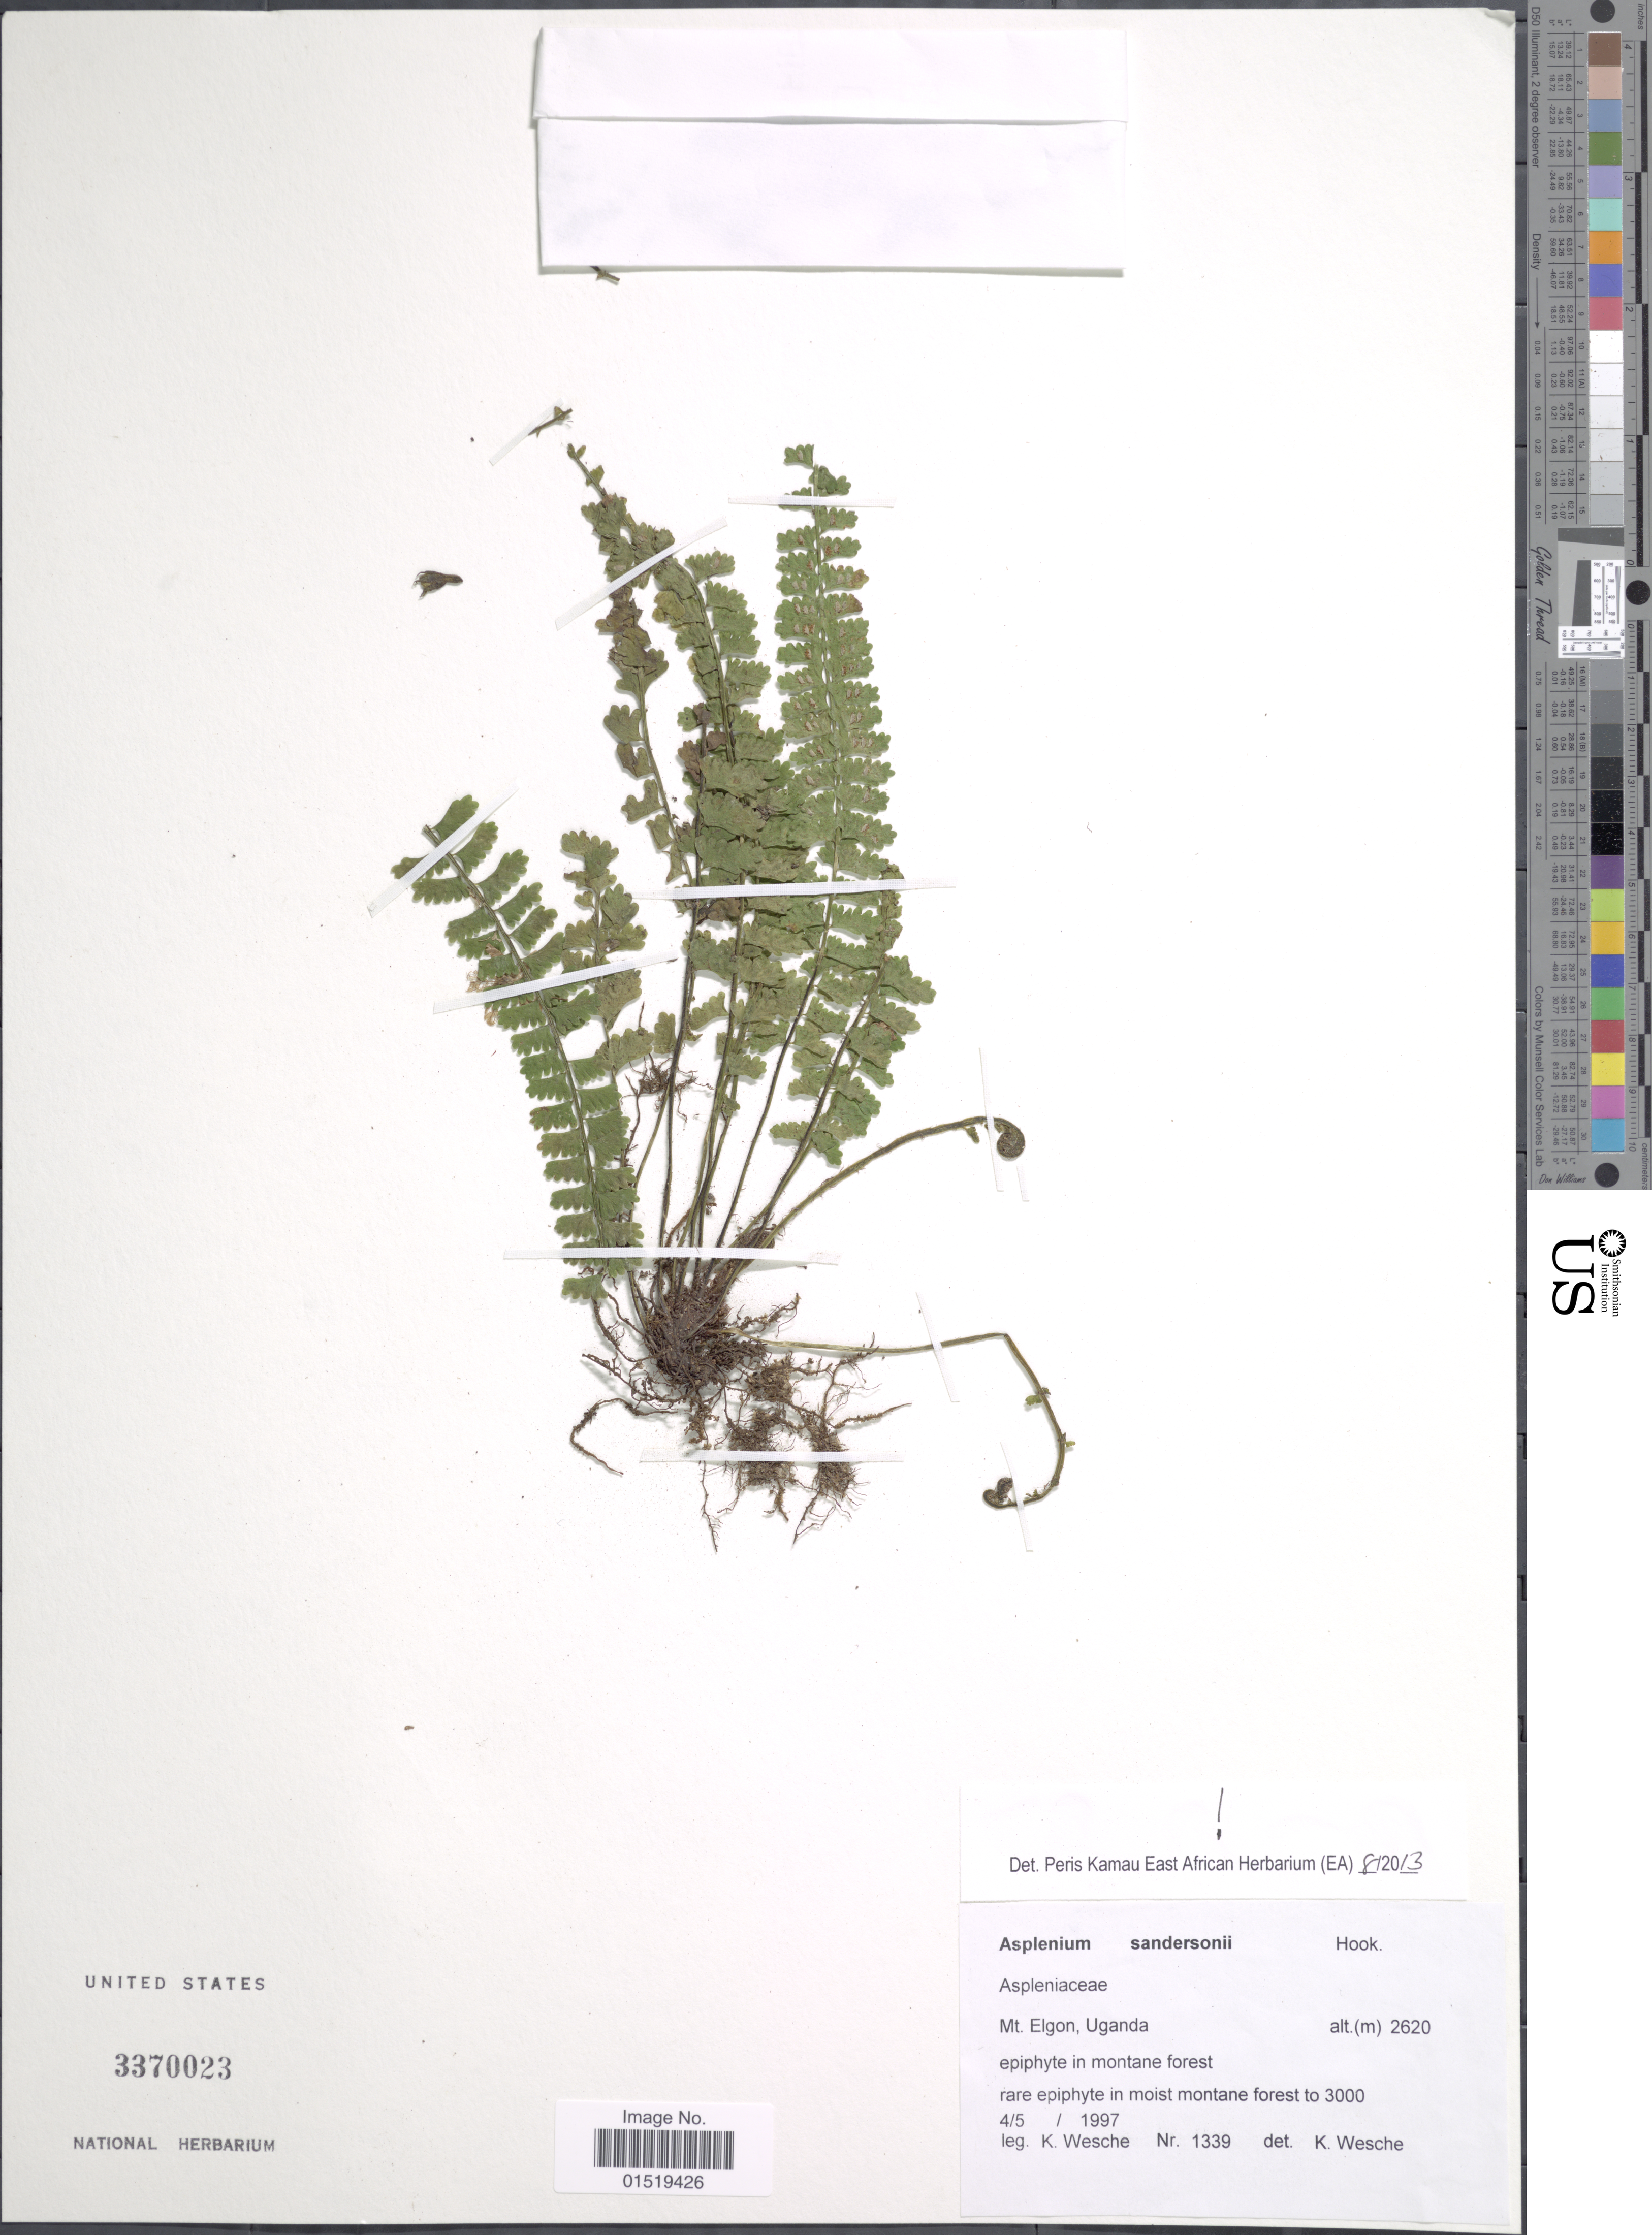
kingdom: Plantae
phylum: Tracheophyta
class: Polypodiopsida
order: Polypodiales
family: Aspleniaceae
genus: Asplenium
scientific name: Asplenium sandersonii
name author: Hook.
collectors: K. Wesche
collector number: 1339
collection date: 1997-05-04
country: Uganda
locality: Mt. Elgon.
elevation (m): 2620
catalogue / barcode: US 3370023